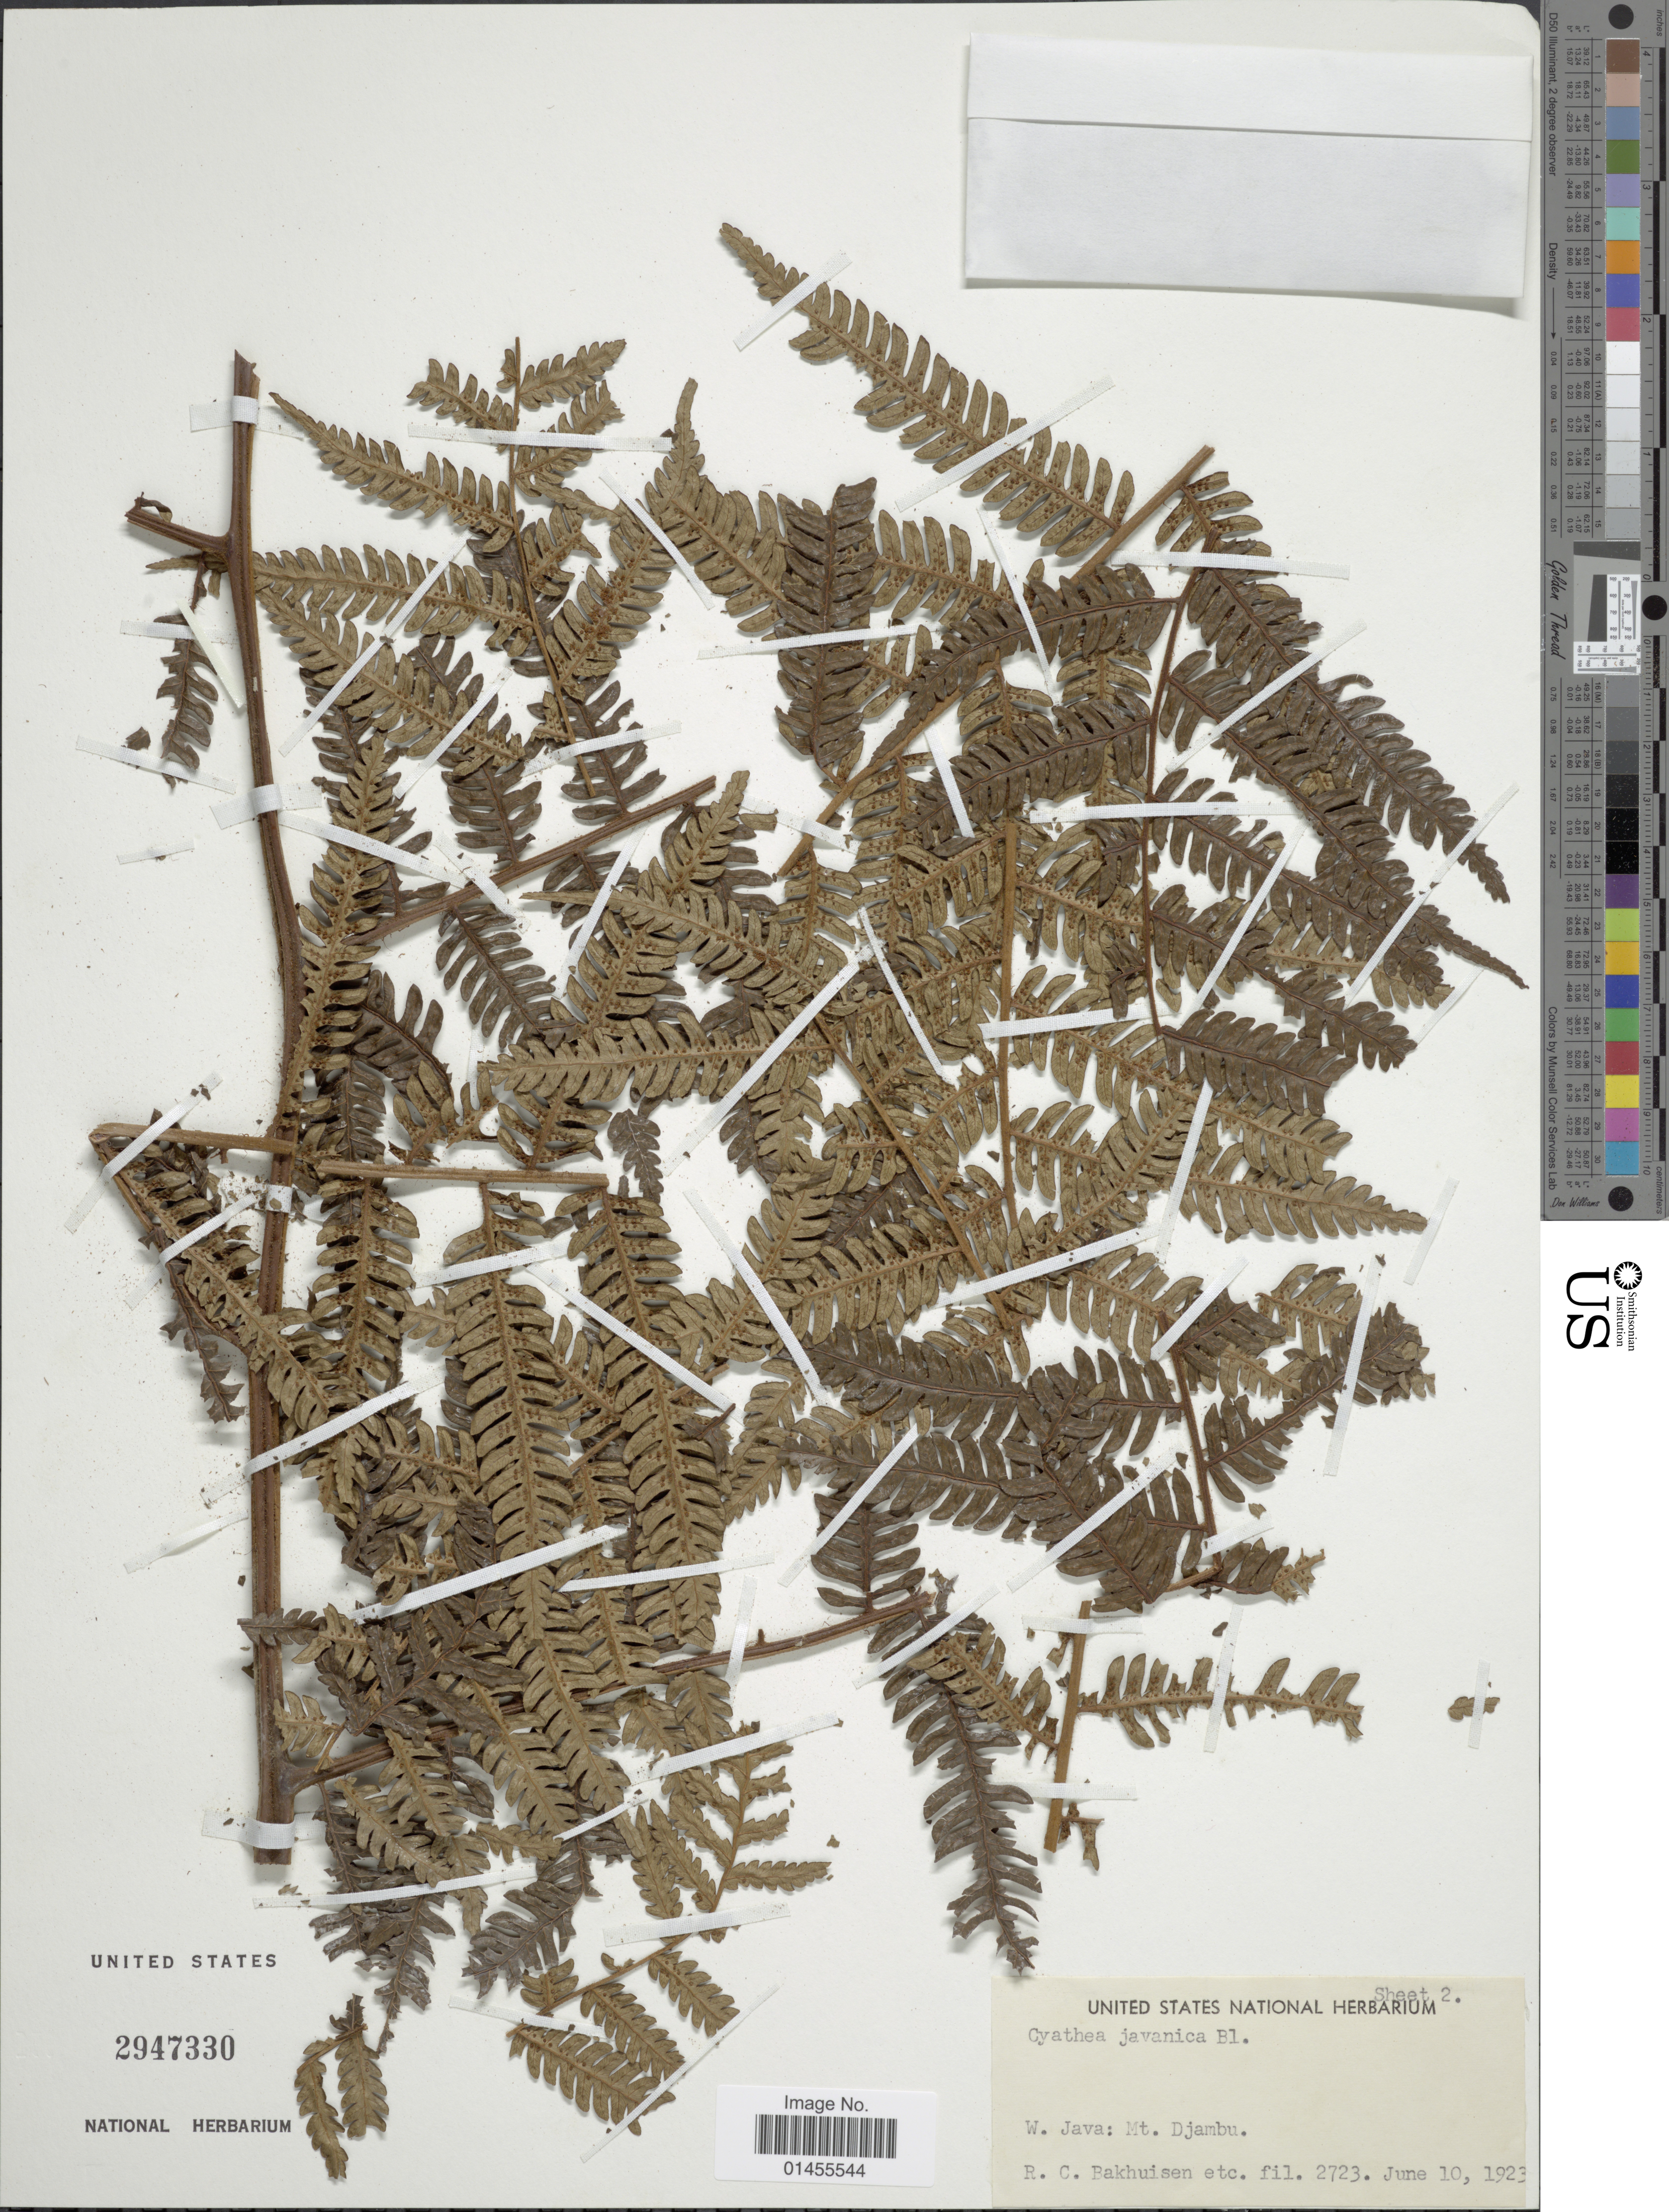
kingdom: Plantae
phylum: Tracheophyta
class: Polypodiopsida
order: Cyatheales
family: Cyatheaceae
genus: Alsophila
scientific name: Alsophila javanica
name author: (Blume) R.M. Tryon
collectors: R. C. Bakhuizen van den Brink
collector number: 2723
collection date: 1923-06-10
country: Indonesia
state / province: Java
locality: W. Java: Mt. Djambu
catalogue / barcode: US 2947330